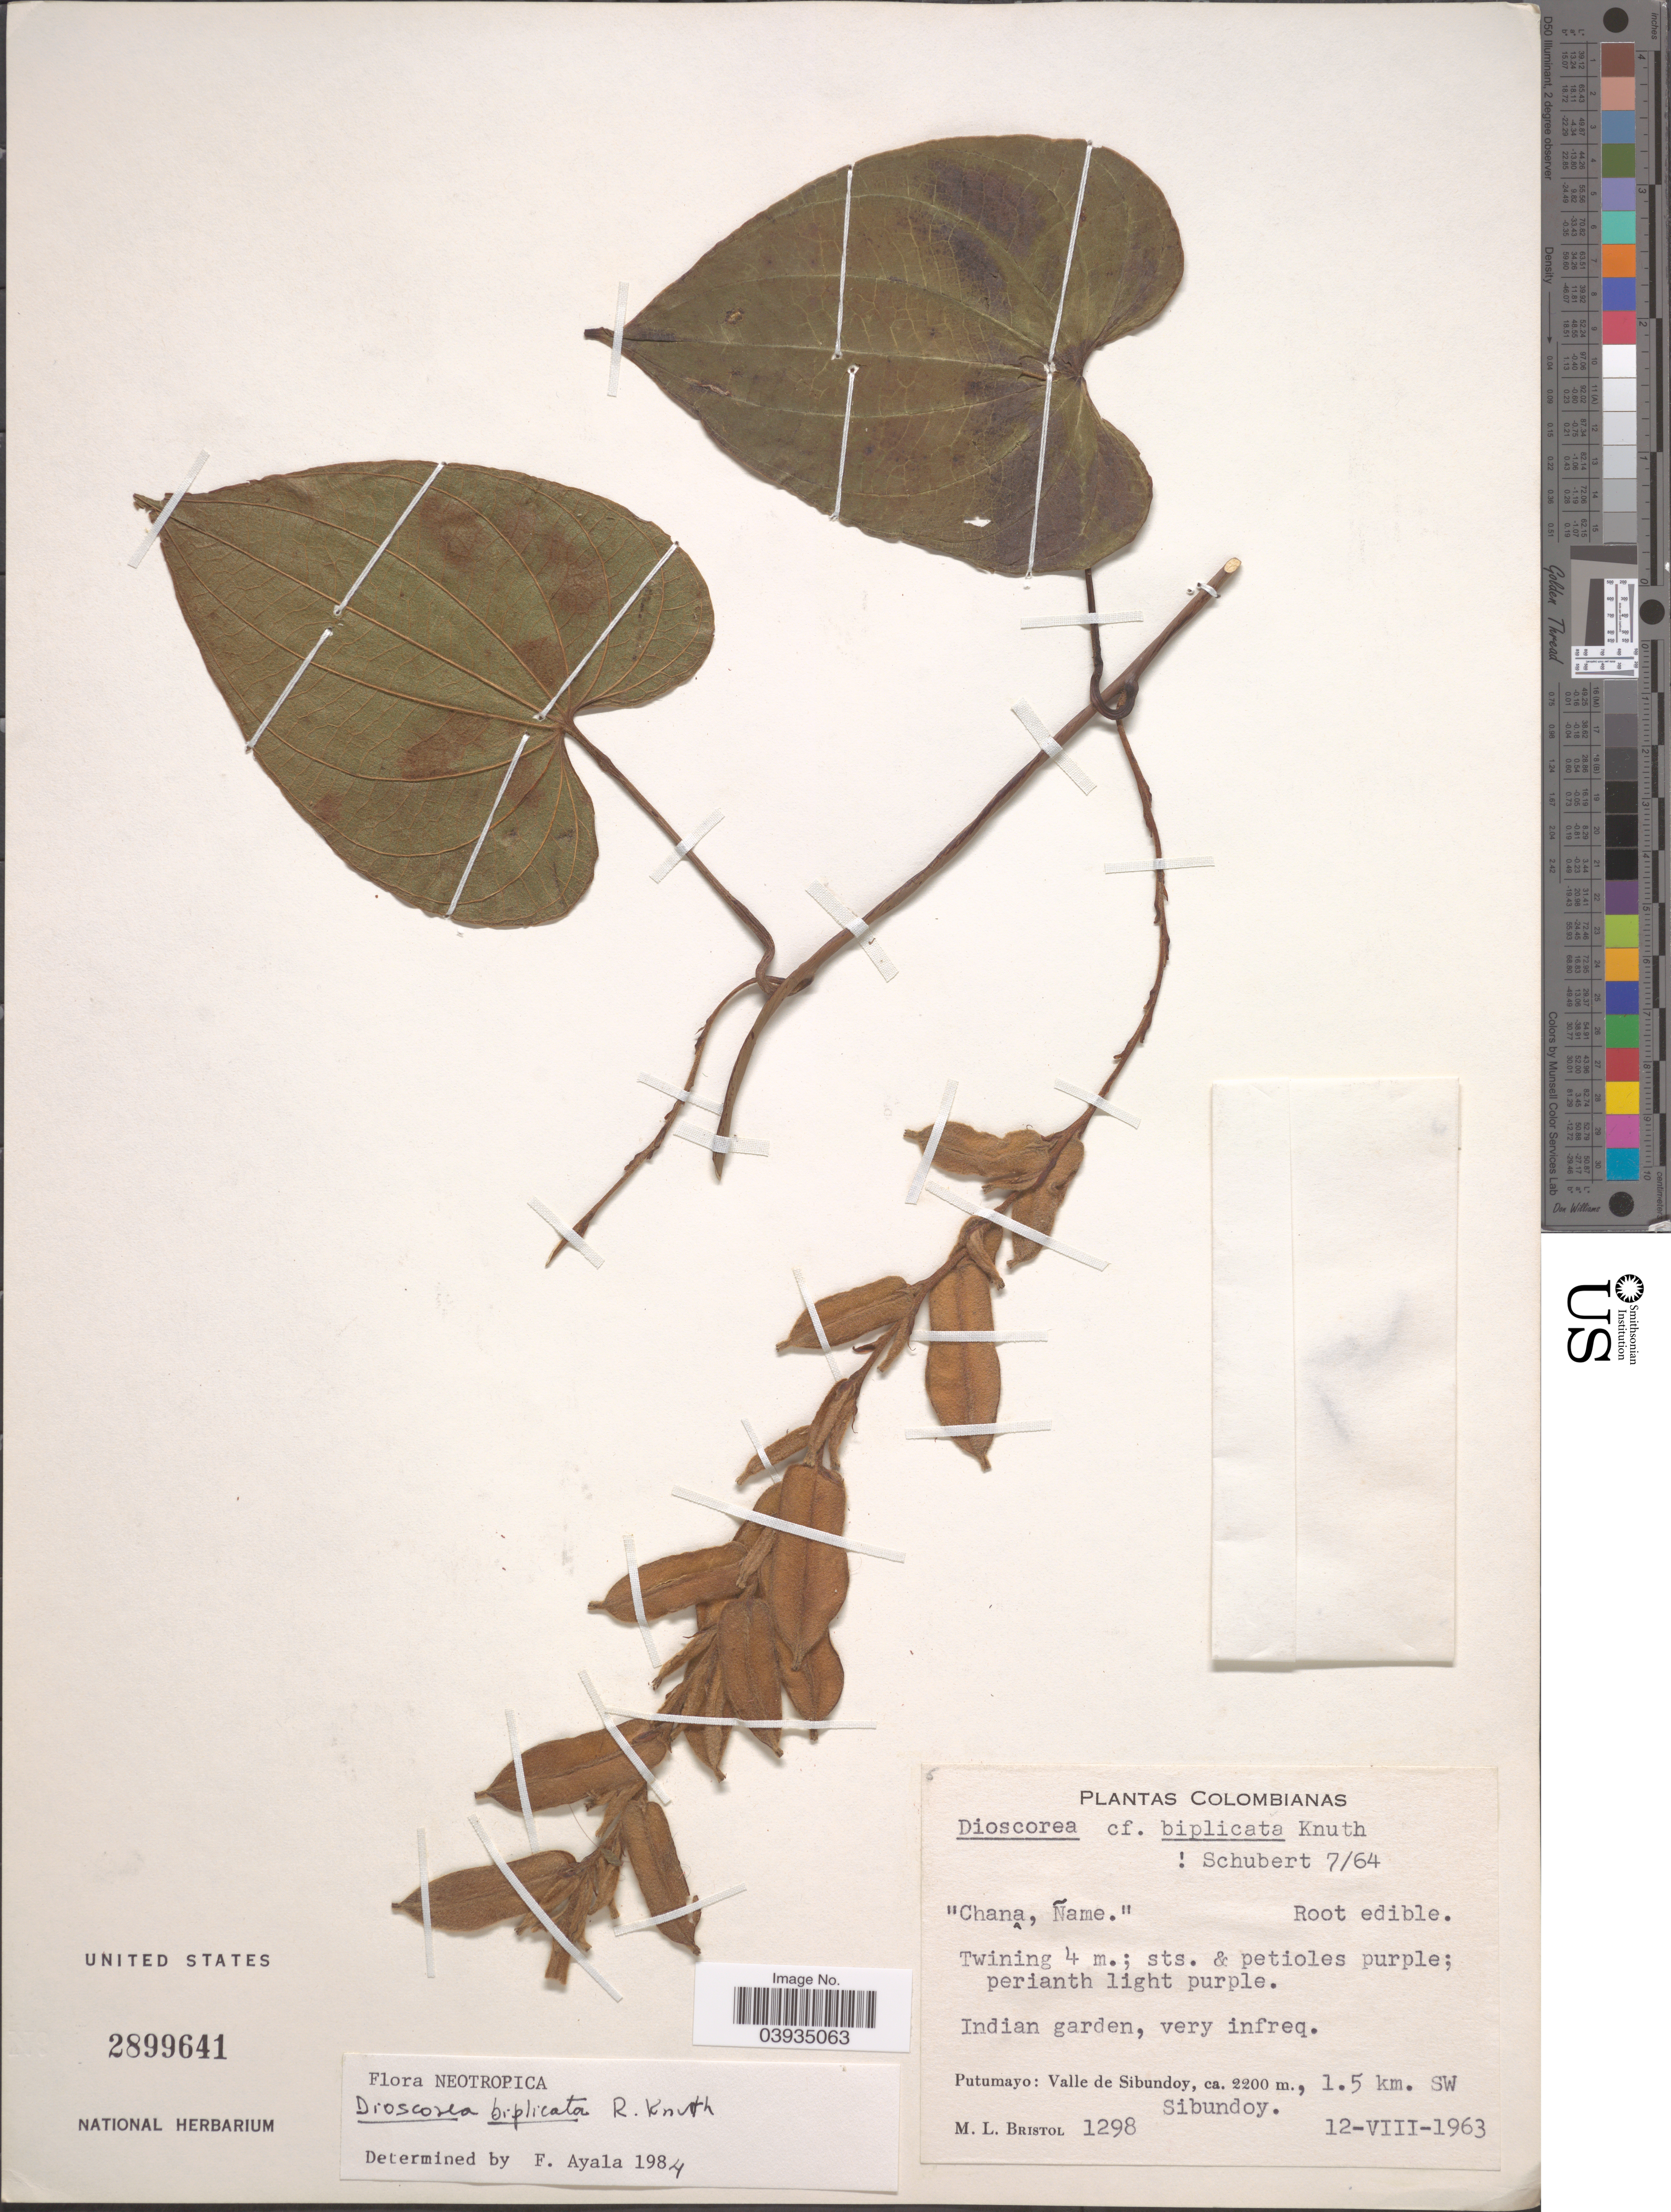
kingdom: Plantae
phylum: Tracheophyta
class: Liliopsida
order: Dioscoreales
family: Dioscoreaceae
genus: Dioscorea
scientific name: Dioscorea biplicata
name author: R. Knuth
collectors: M. L. Bristol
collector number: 1298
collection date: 1963-08-12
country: Colombia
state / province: Putumayo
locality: Indian garden. Valle de Sibundoy, 1.5 km. SW Sibundoy.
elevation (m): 2200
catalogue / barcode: US 2899641